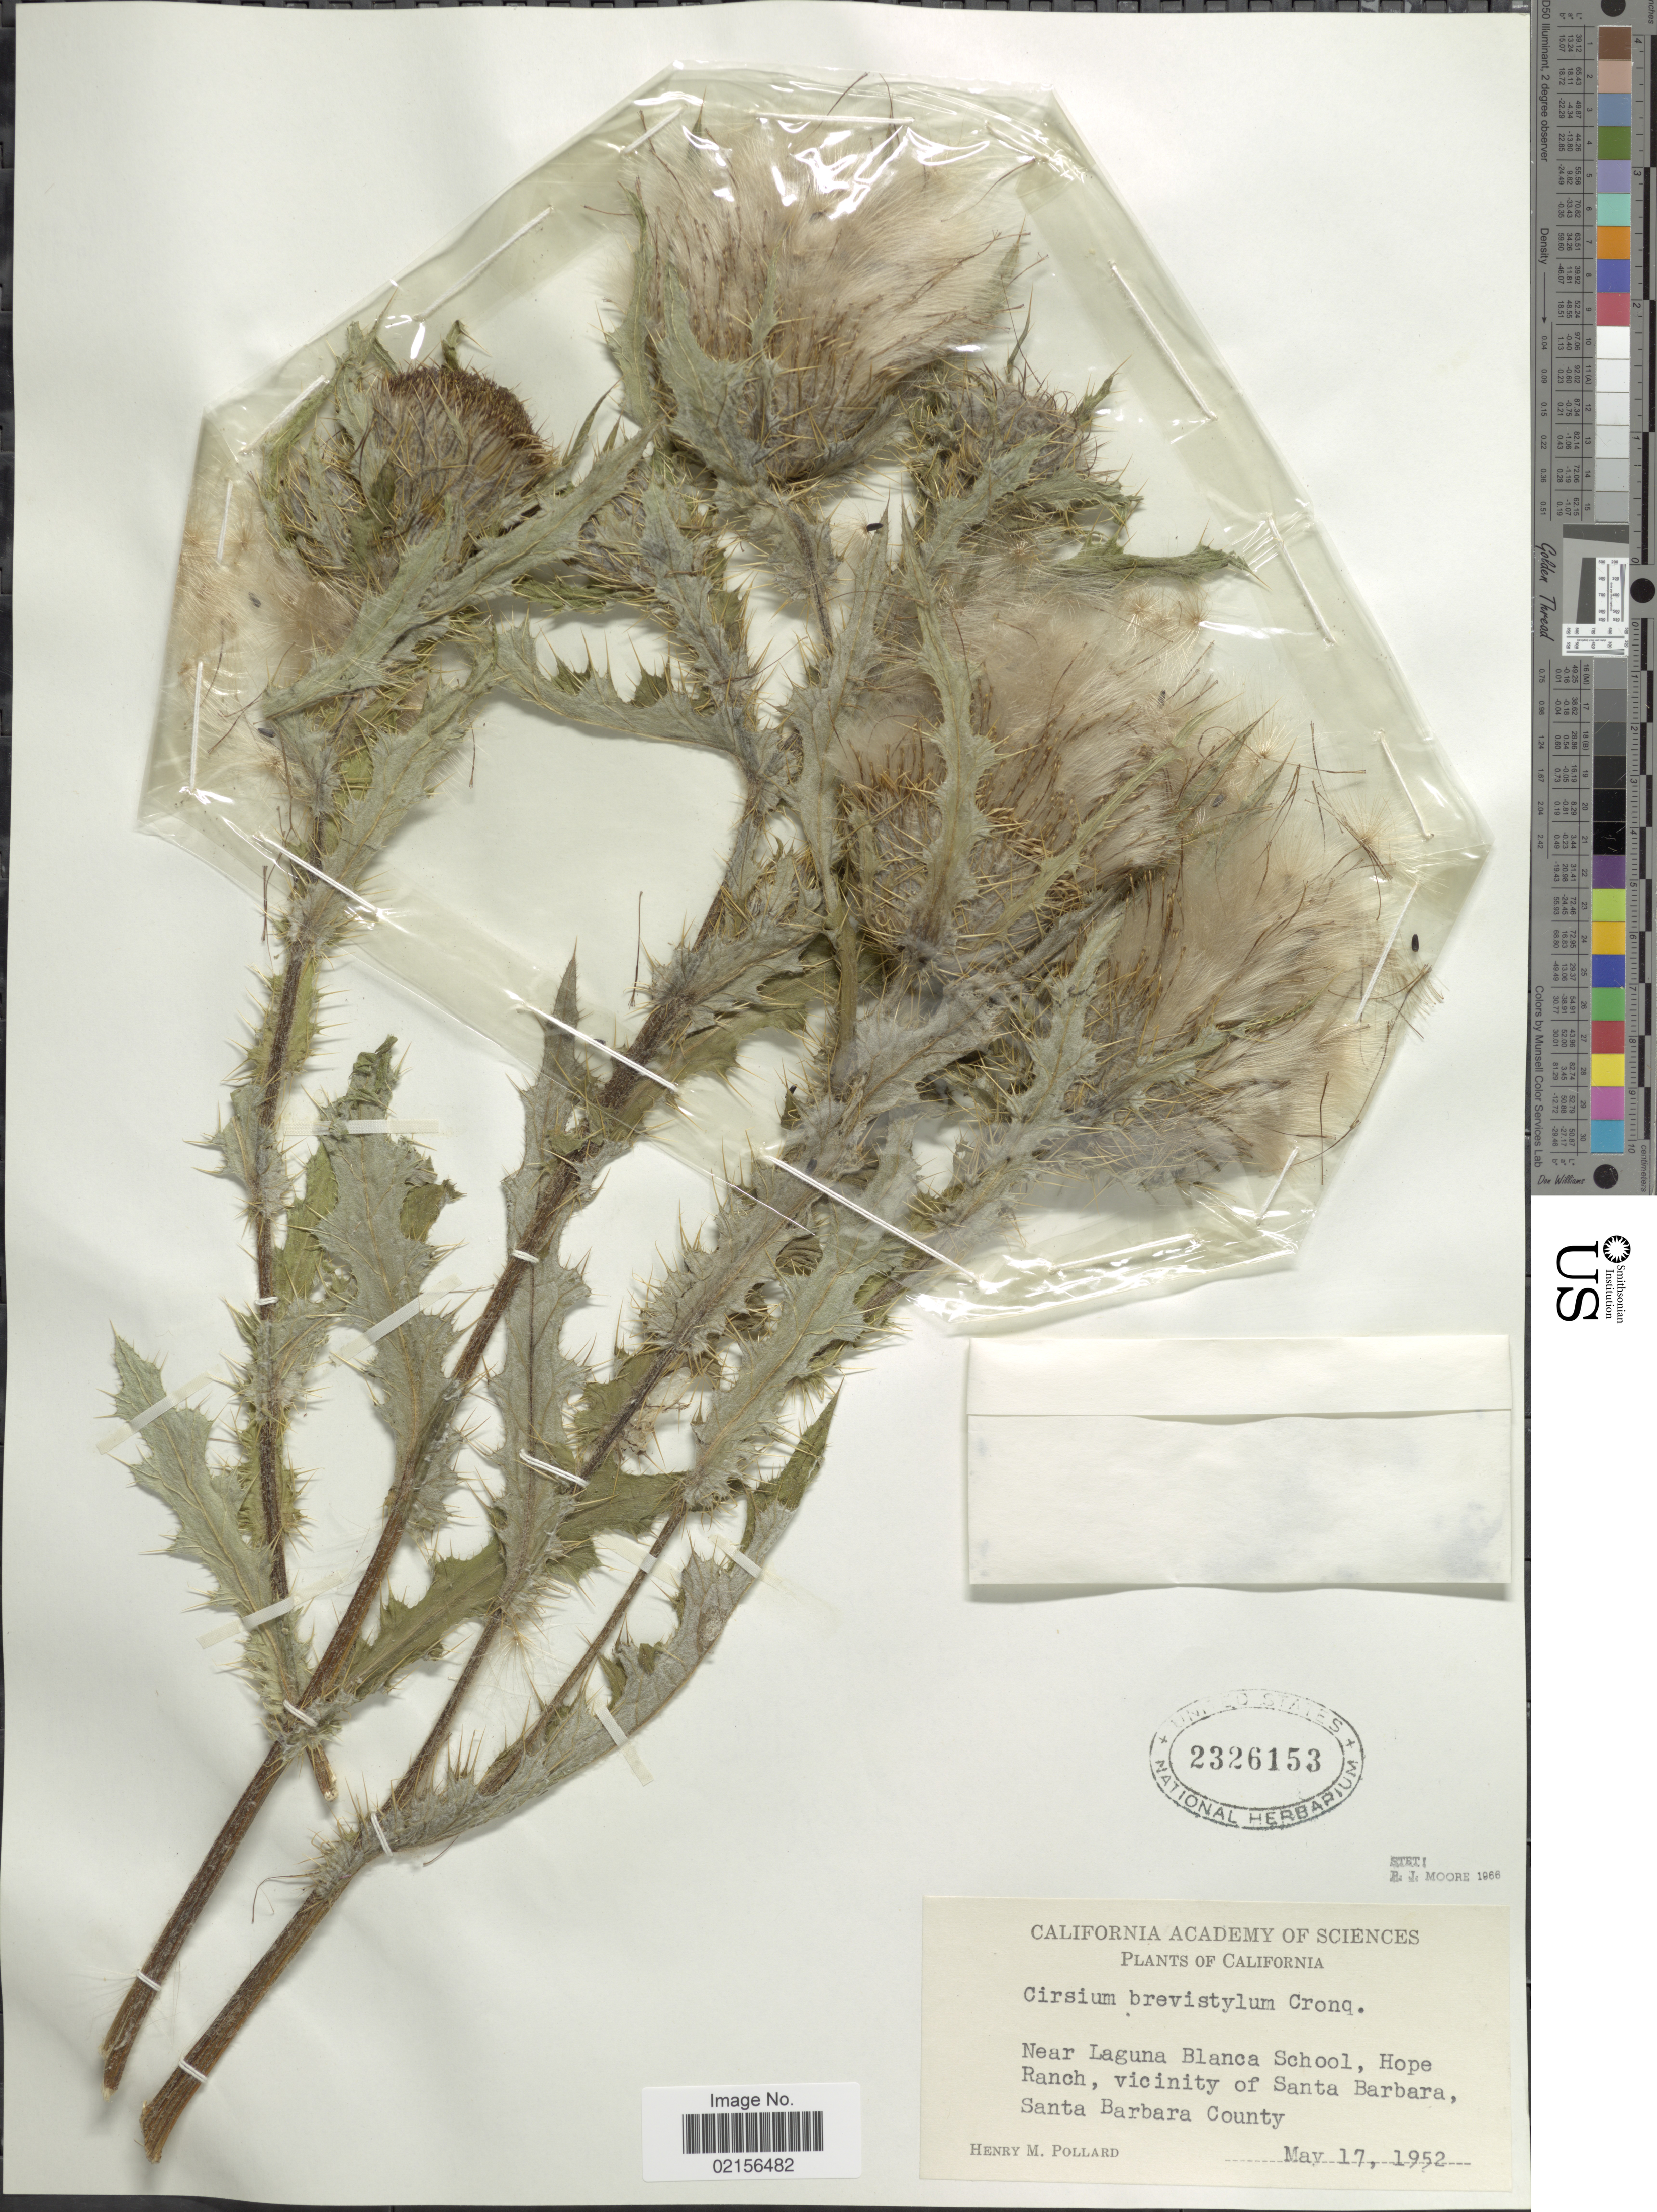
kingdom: Plantae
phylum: Tracheophyta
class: Magnoliopsida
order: Asterales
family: Asteraceae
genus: Cirsium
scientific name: Cirsium brevistylum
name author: Cronq.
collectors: H. M. Pollard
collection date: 1952-05-17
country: United States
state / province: California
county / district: Santa Barbara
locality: Near Laguna Blanca School, Hope Ranch, vicinity of Santa Barabara, Santa Barbara County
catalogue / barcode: US 2326153